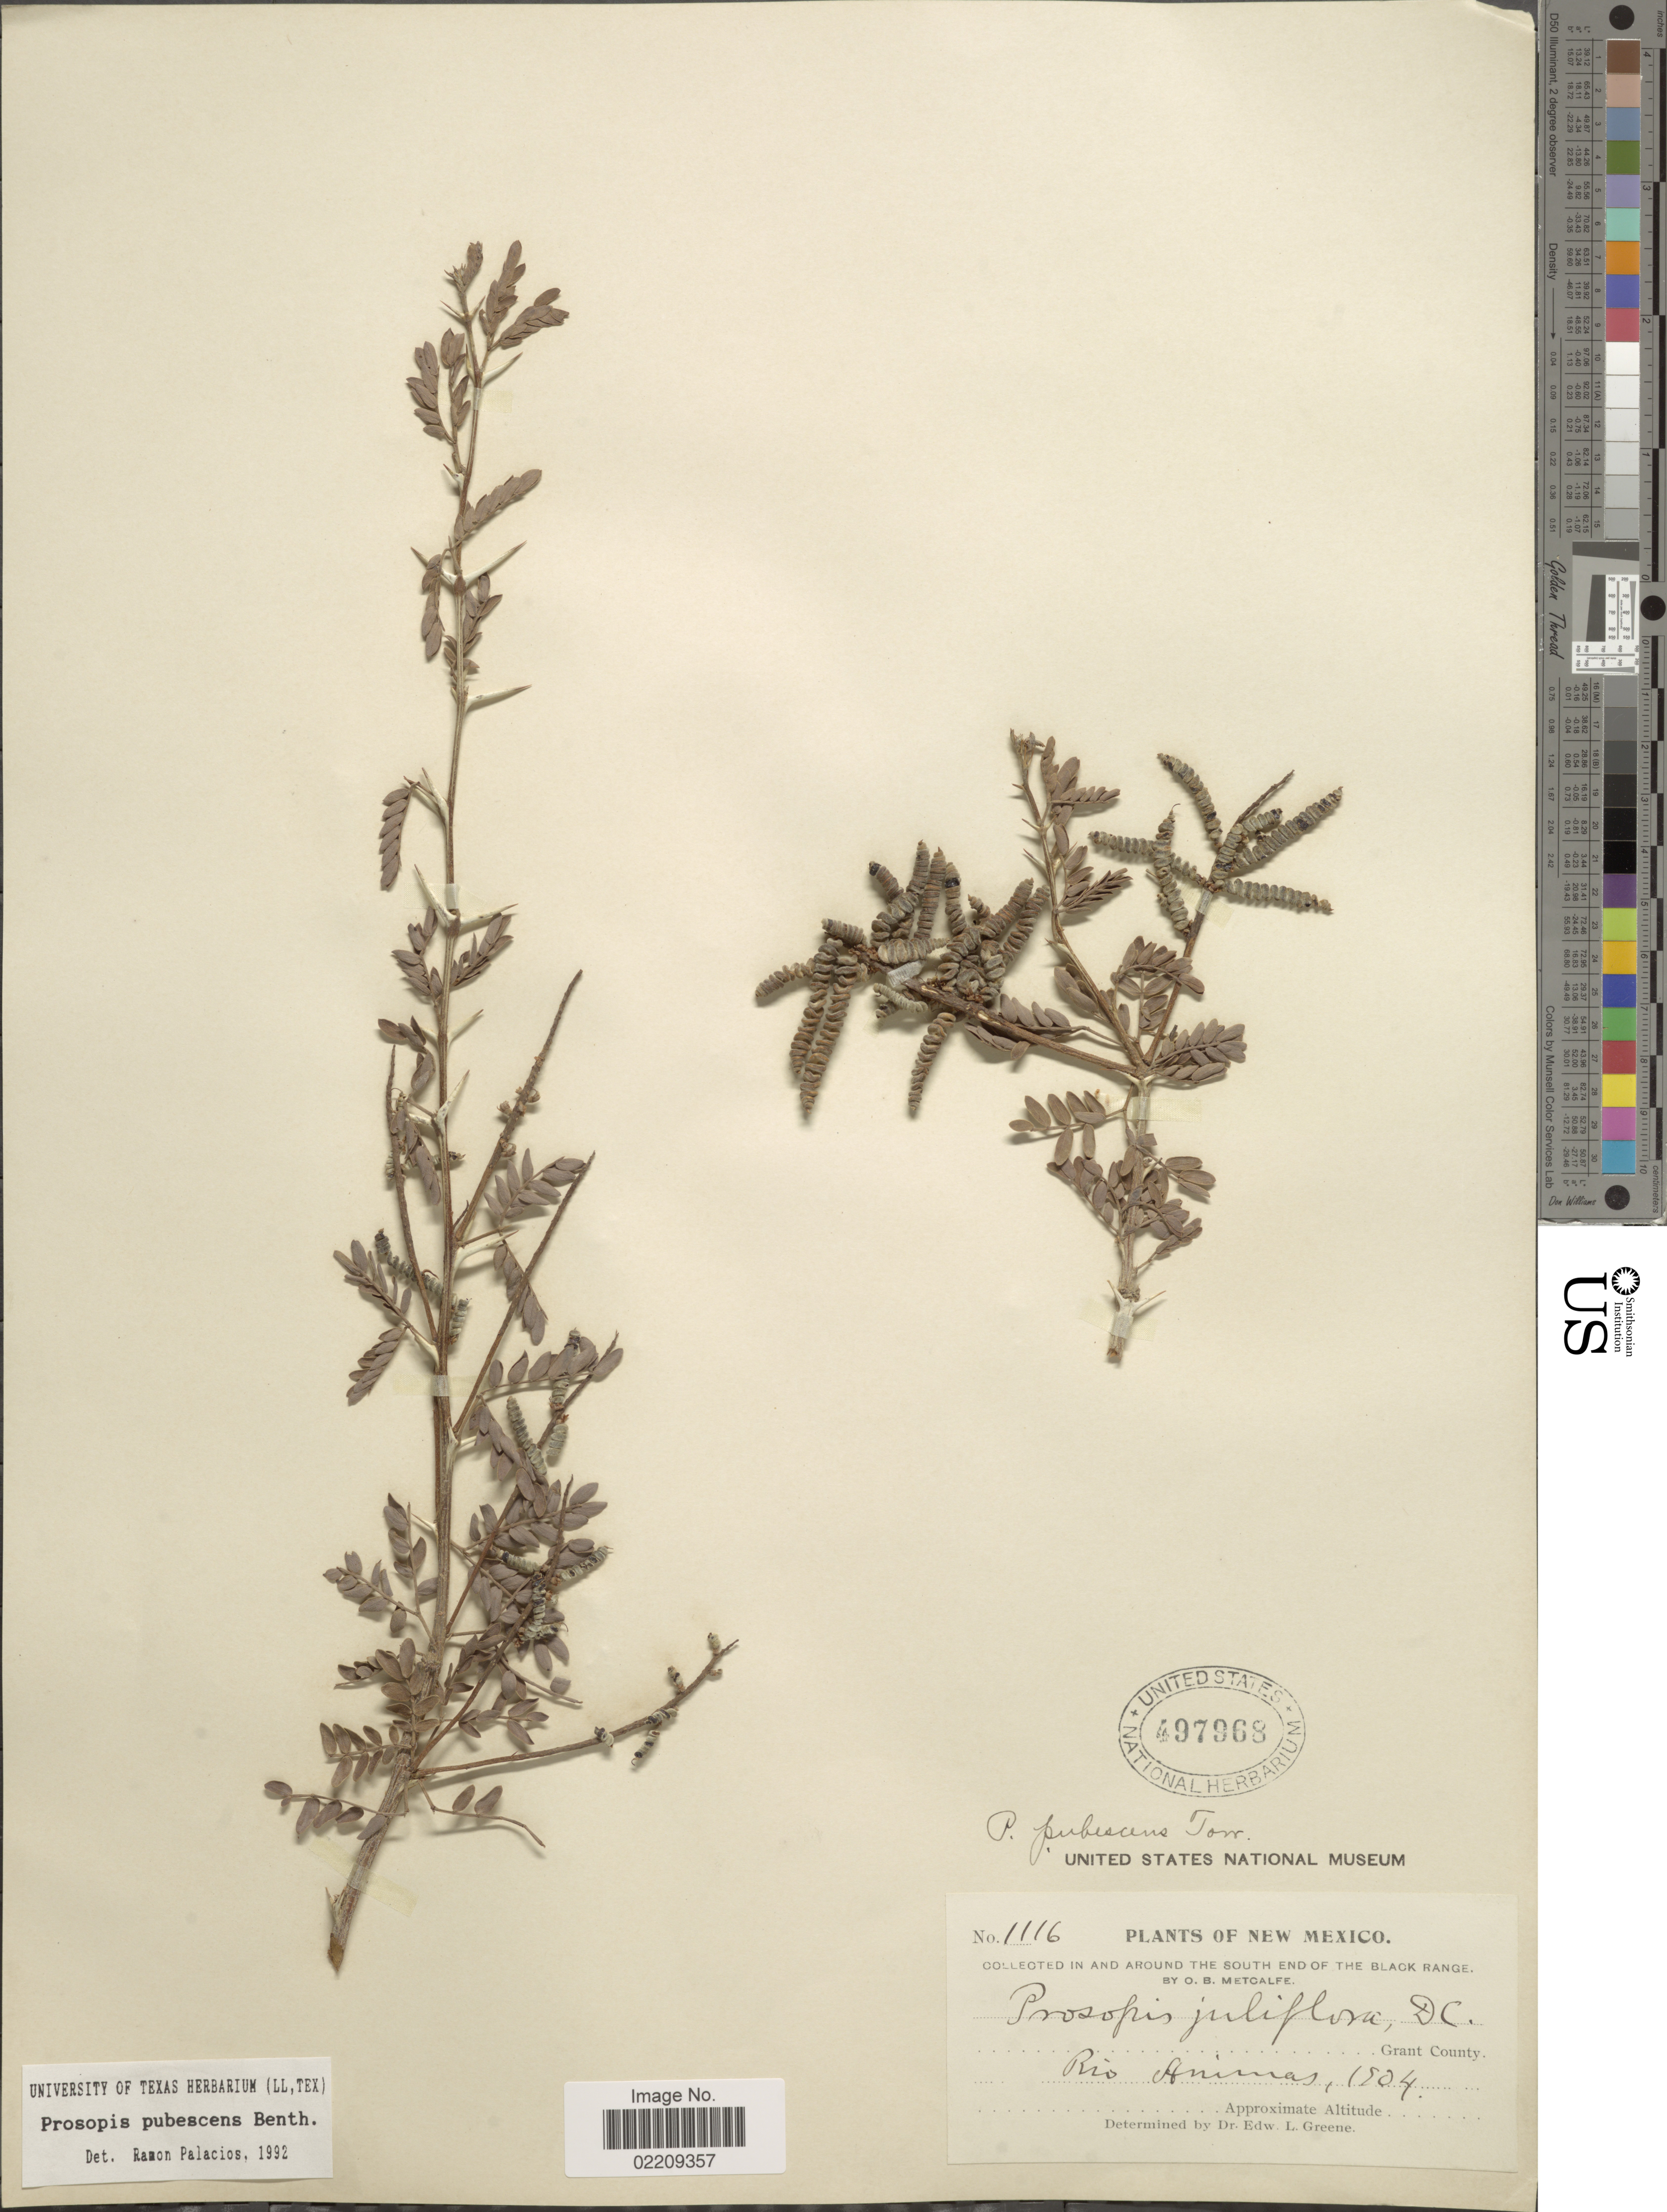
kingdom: Plantae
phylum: Tracheophyta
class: Magnoliopsida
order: Fabales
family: Fabaceae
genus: Strombocarpa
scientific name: Strombocarpa pubescens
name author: (Benth.) A. Gray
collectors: O. B. Metcalfe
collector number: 1116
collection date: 1904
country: United States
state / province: New Mexico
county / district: Grant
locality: Rio Animas, in and around the south end of the Black Range, Grant County.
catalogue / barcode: US 497968